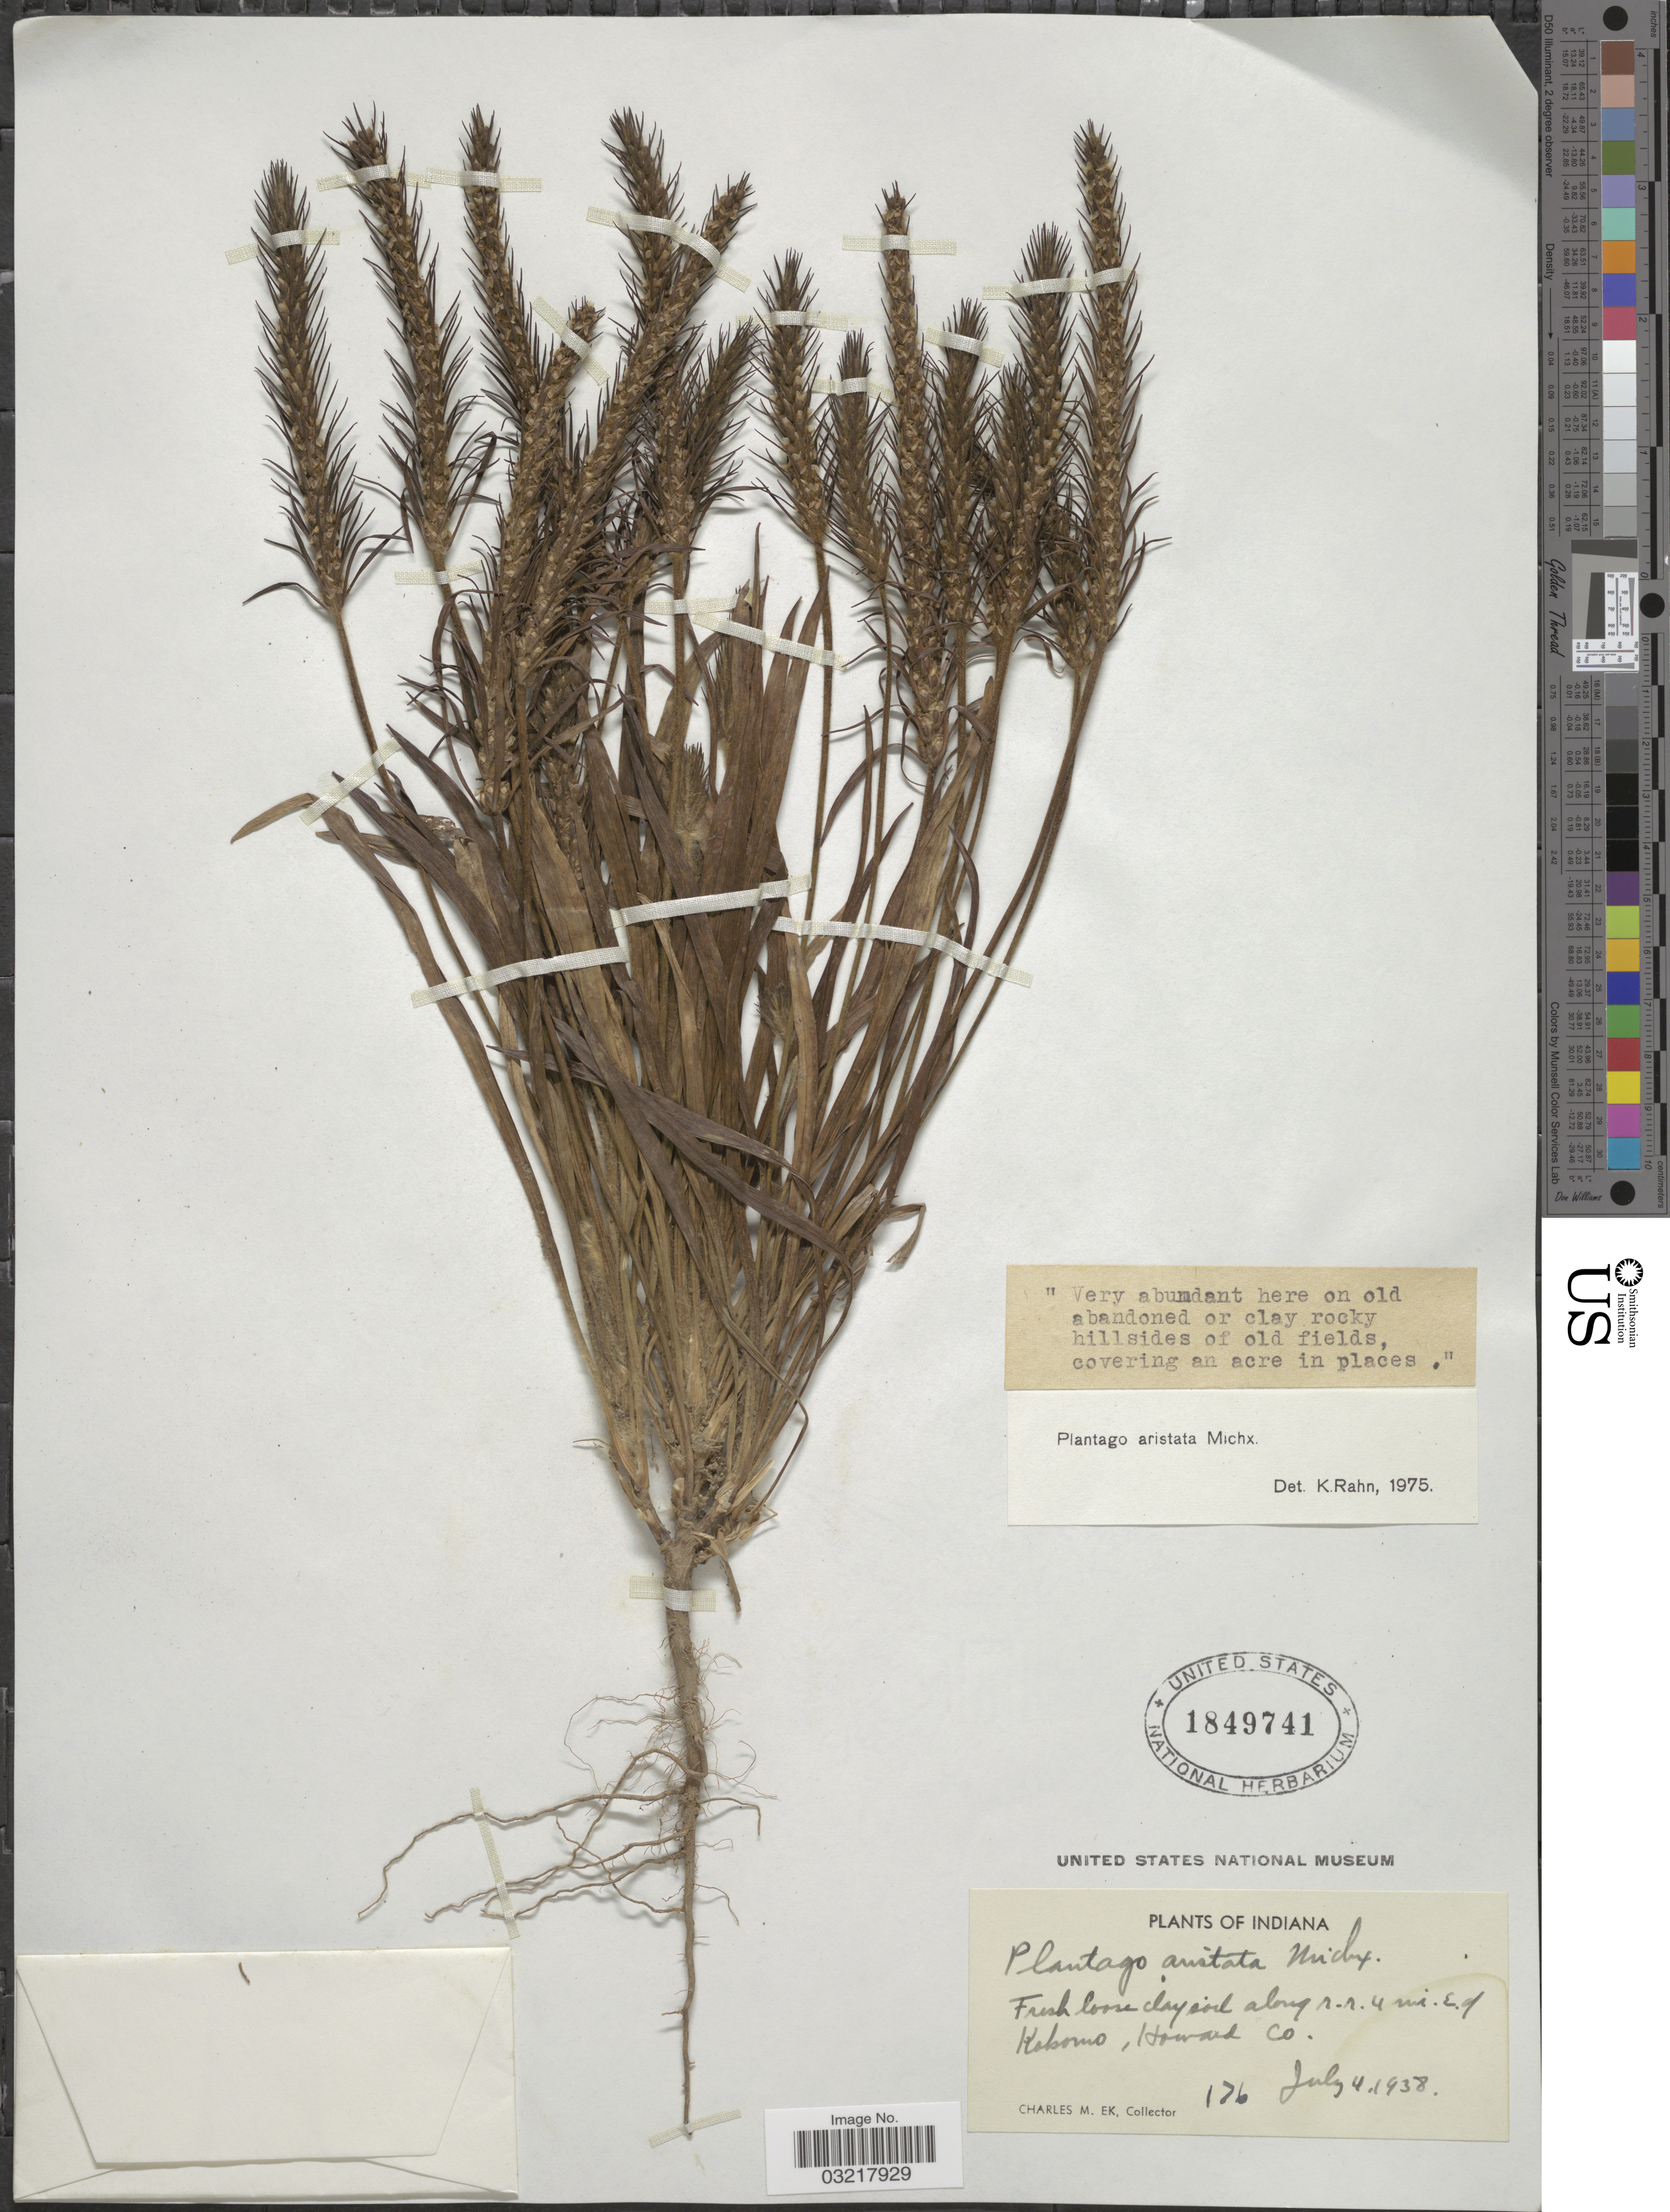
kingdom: Plantae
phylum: Tracheophyta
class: Magnoliopsida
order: Lamiales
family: Plantaginaceae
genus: Plantago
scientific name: Plantago aristata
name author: Michx.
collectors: C. Ek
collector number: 176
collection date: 1938-07-04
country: United States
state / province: Indiana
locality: Along r. r. 4 mi. E. of Kokomo, Howard Co.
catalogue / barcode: US 1849741